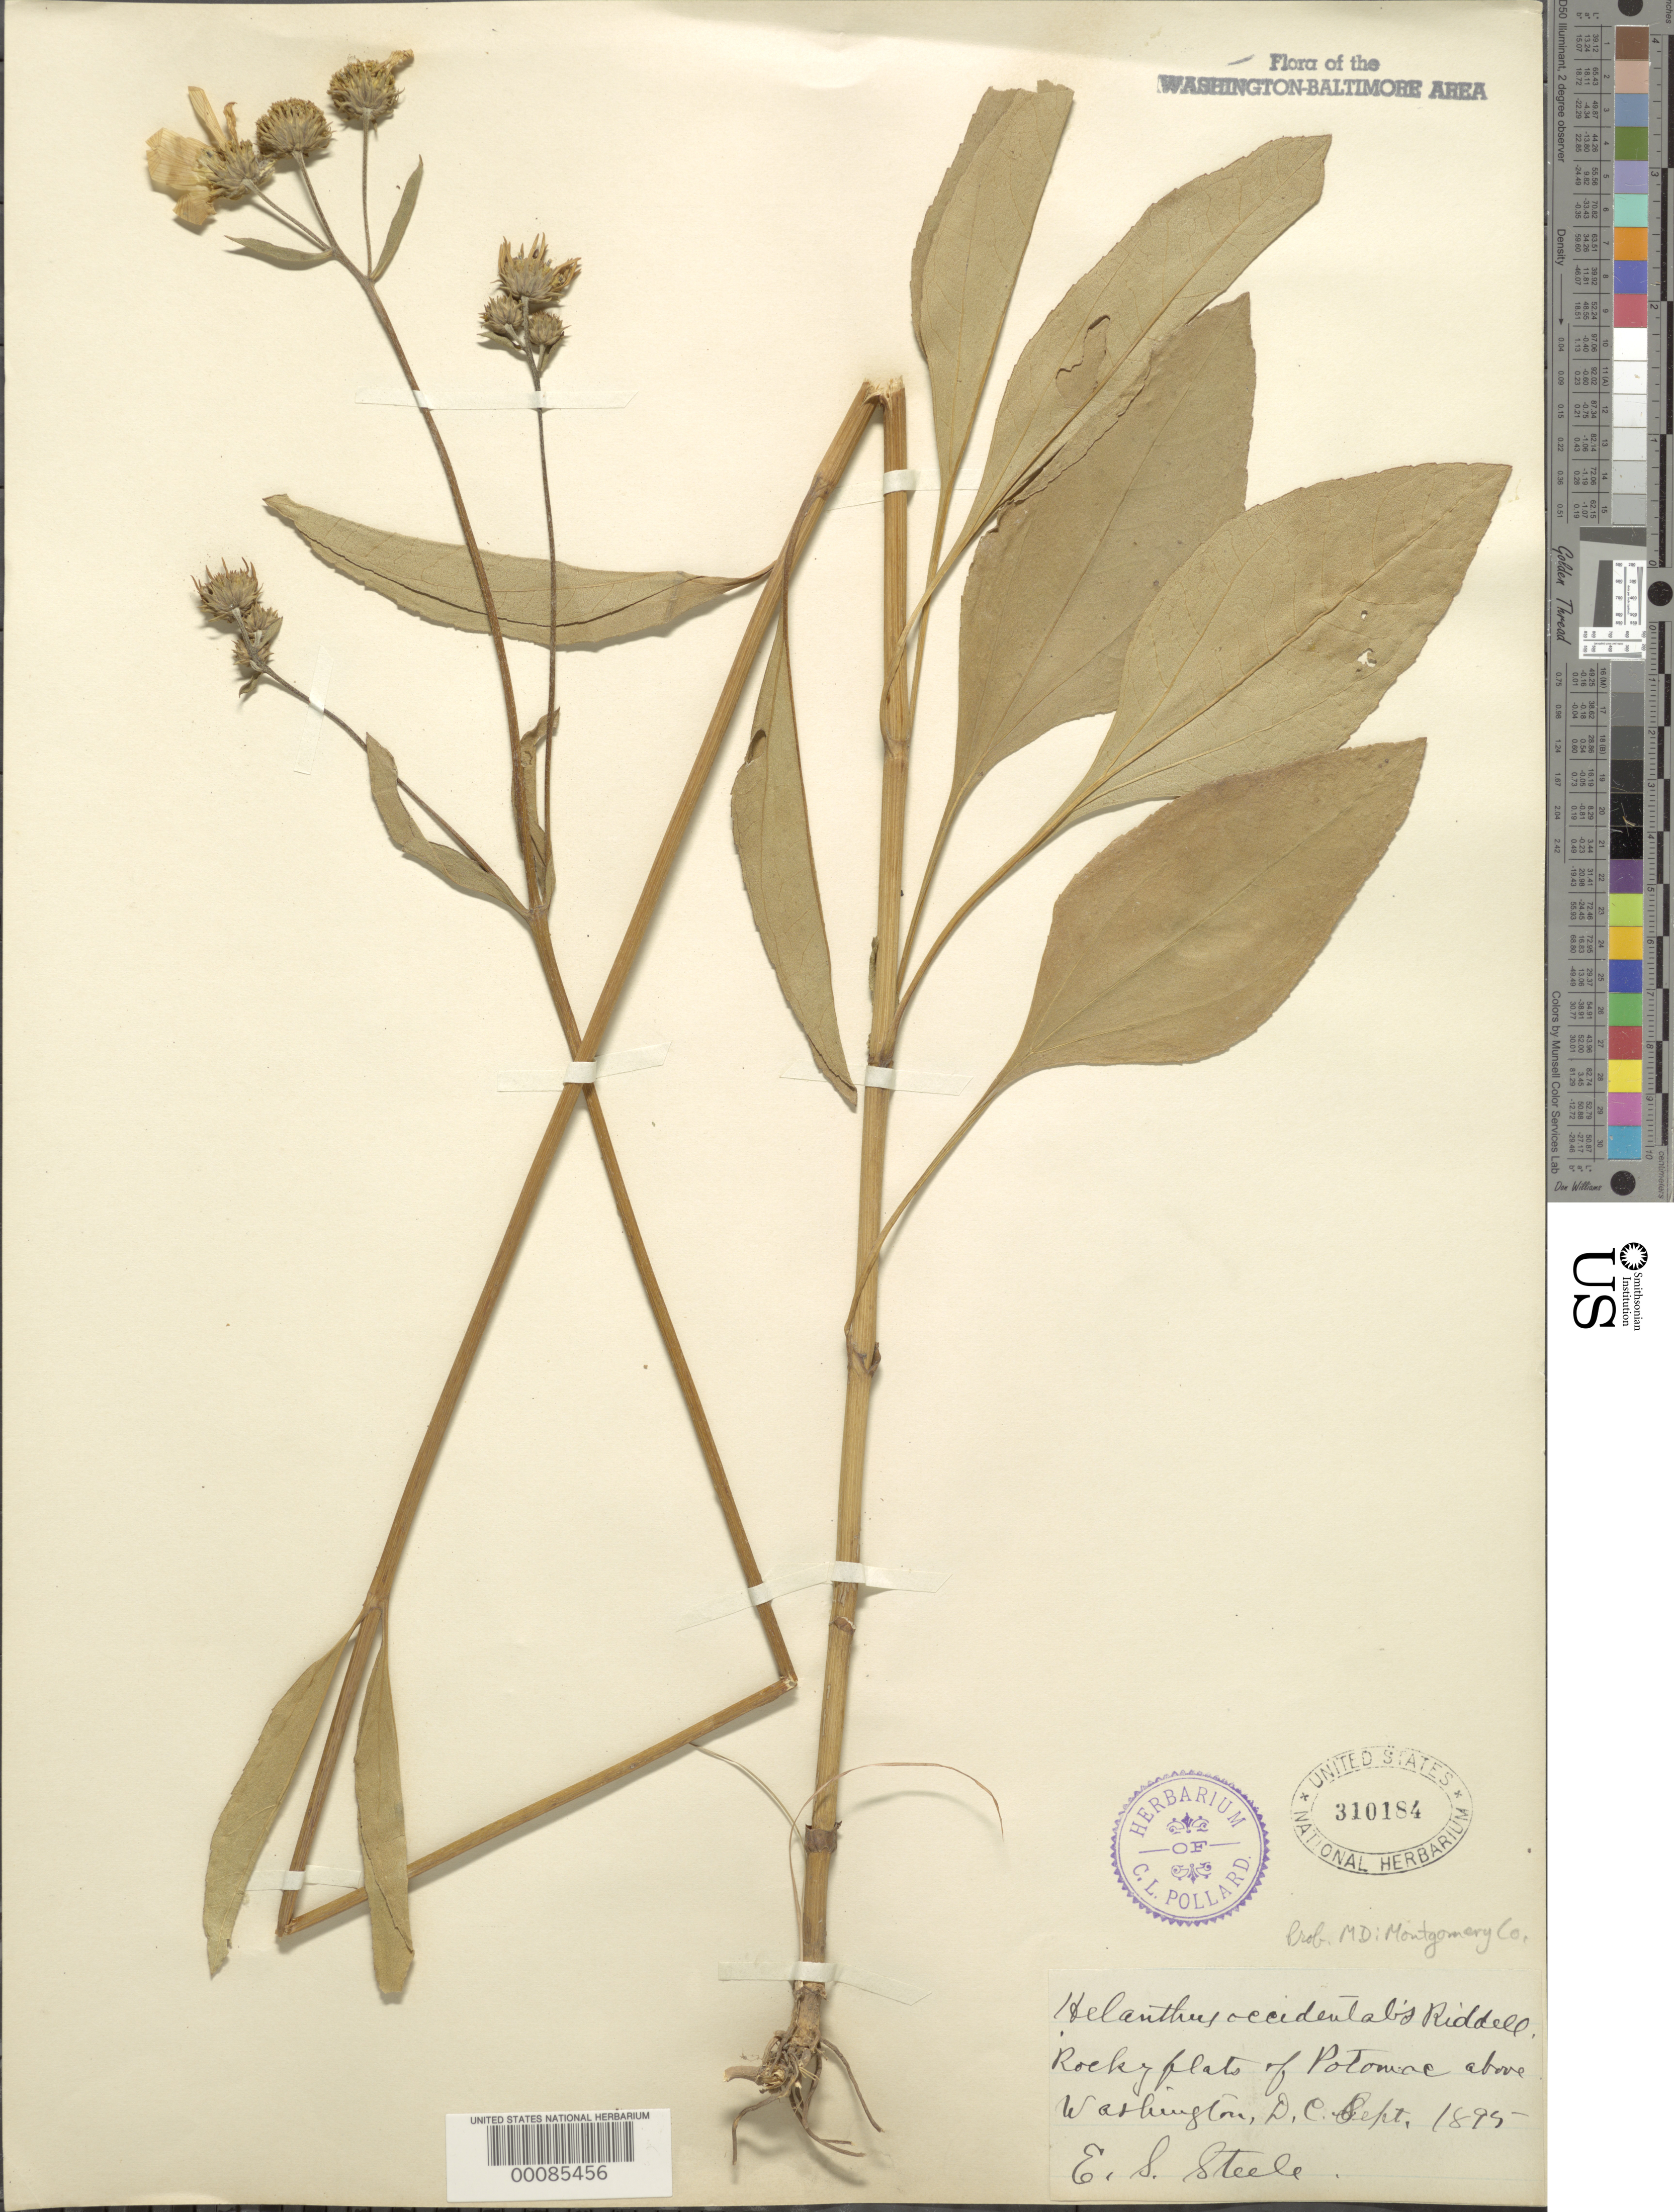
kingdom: Plantae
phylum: Tracheophyta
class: Magnoliopsida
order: Asterales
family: Asteraceae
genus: Helianthus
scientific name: Helianthus occidentalis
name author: Riddell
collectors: E. Steele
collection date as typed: Sep 1895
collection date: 1895-09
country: United States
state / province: District of Columbia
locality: Potomac flats C. & O. Canal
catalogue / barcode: US 310184